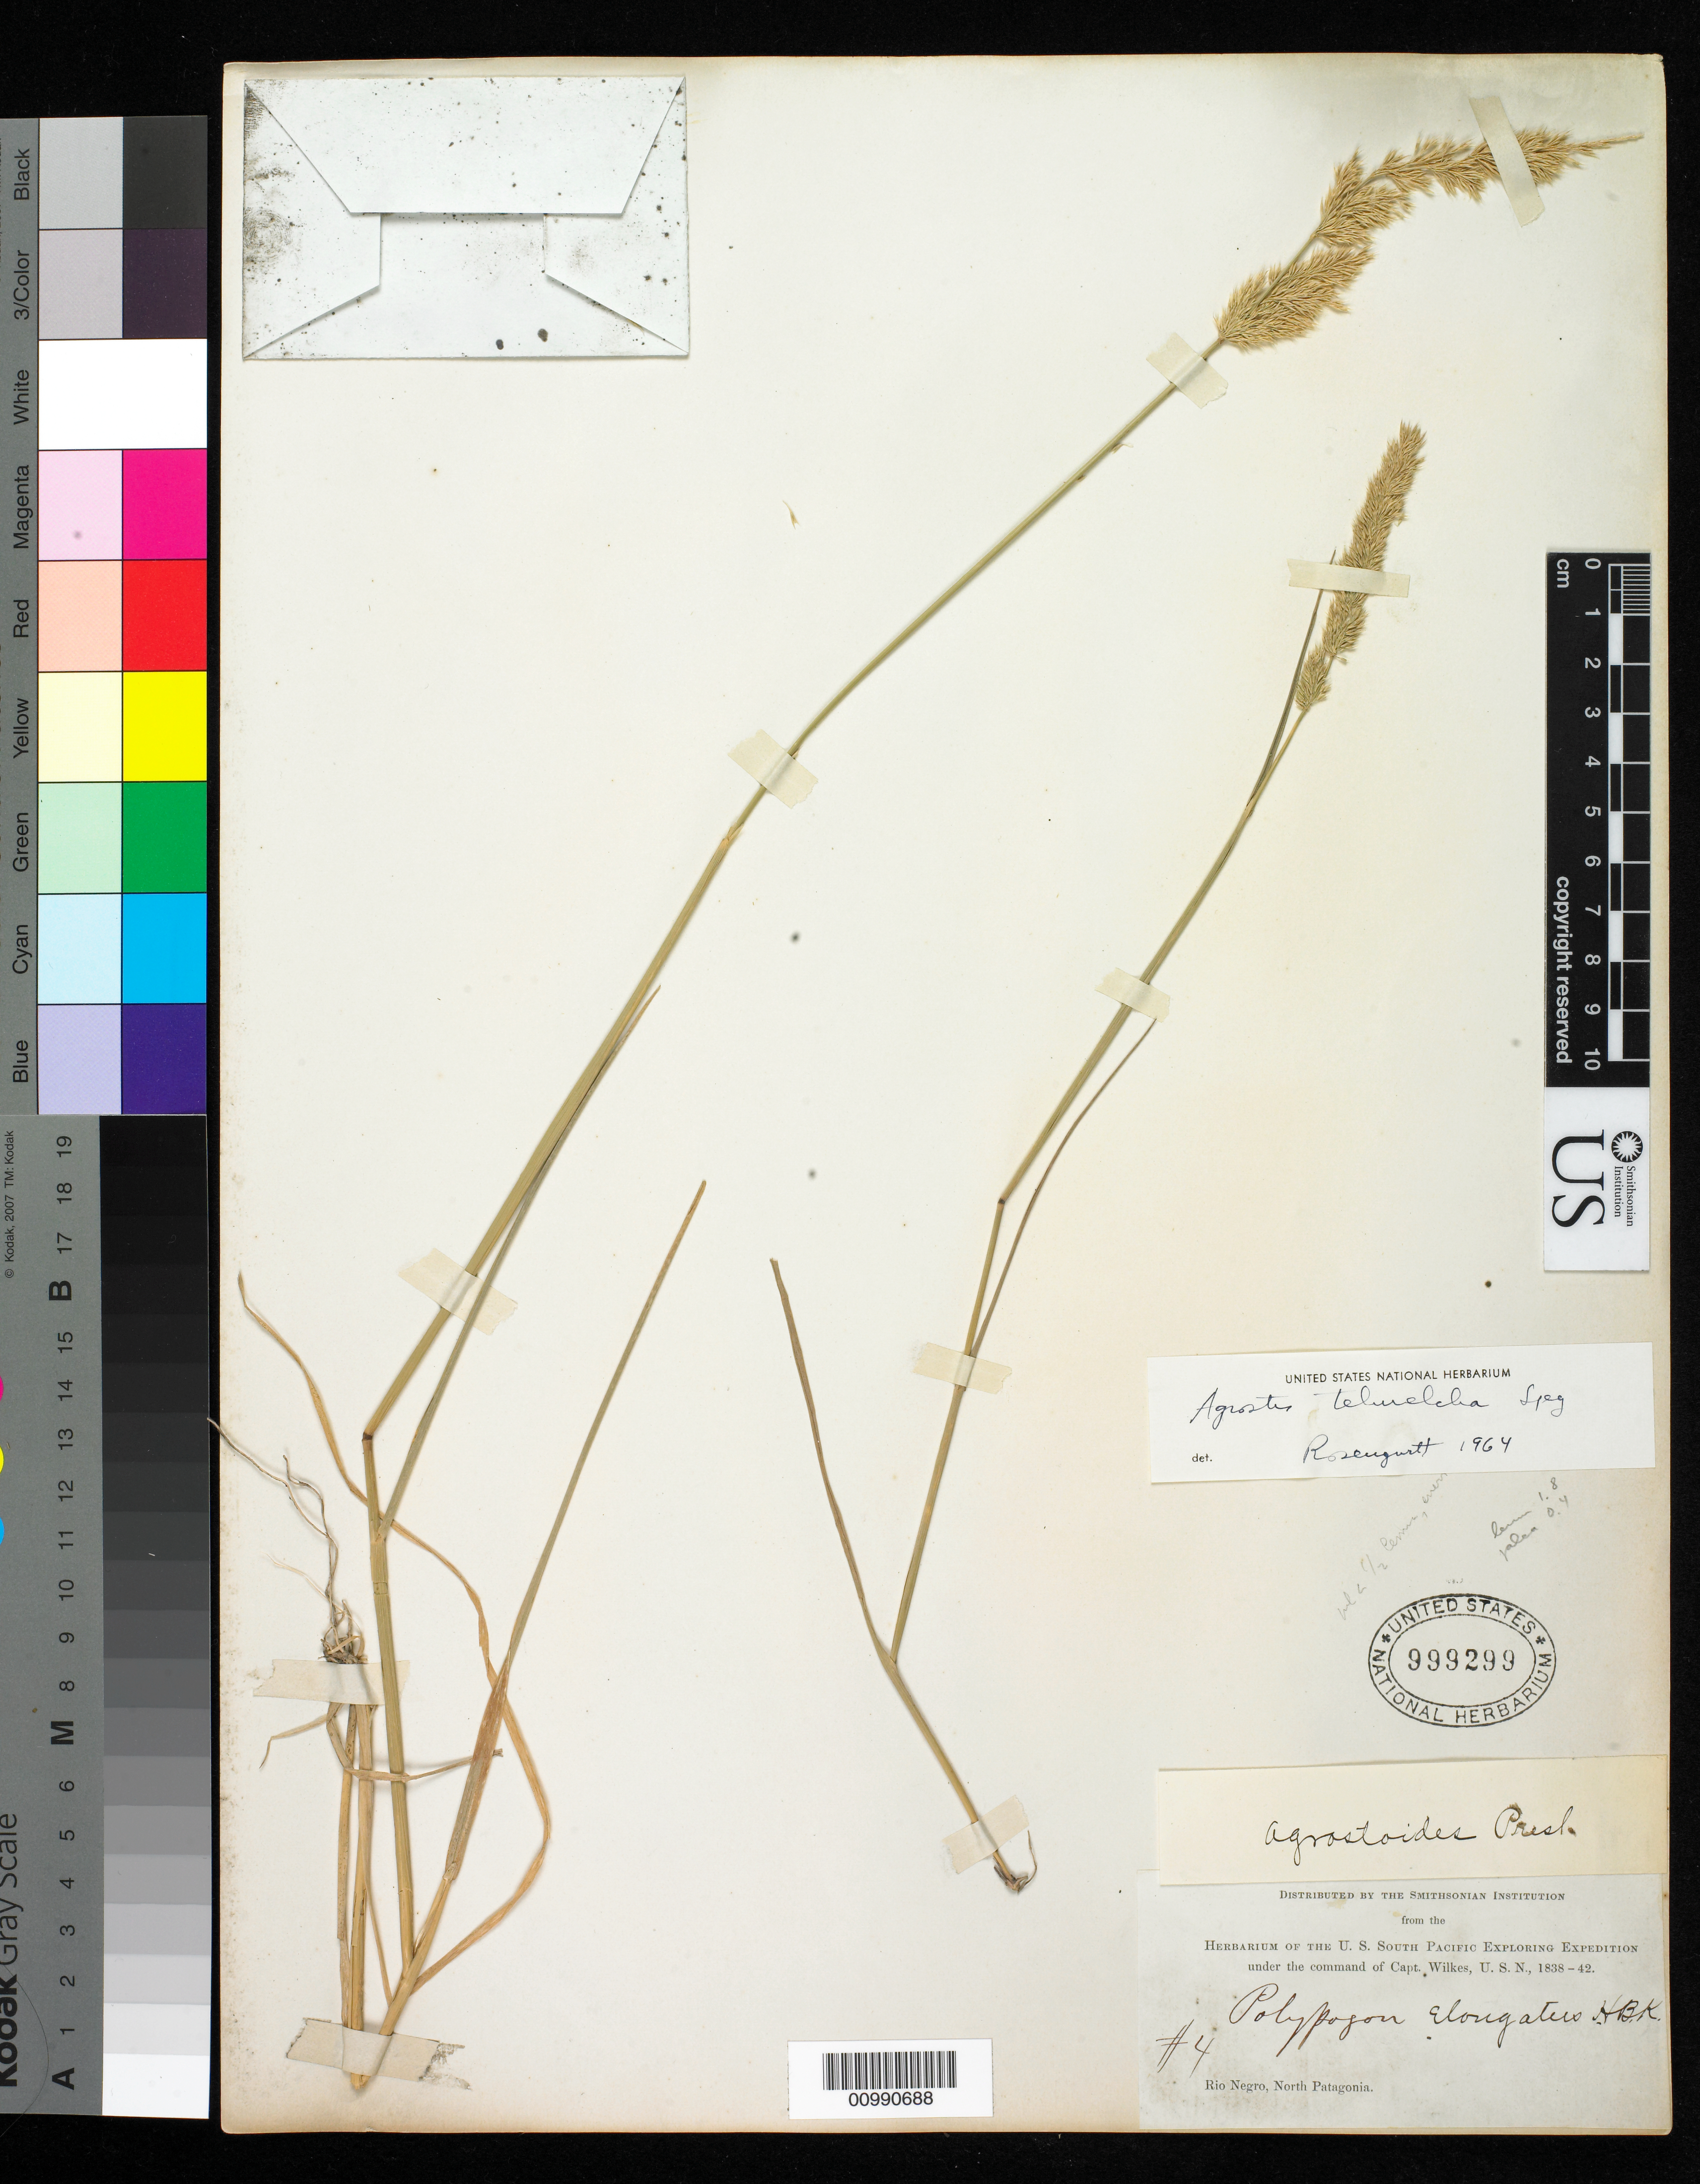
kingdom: Plantae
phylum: Tracheophyta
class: Liliopsida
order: Poales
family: Poaceae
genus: Chaetotropis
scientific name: Chaetotropis imberbis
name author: (Phil.) Björkman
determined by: Poaceae Reorganization Project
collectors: Wilkes Explor. Exped.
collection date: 1838/1842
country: Brazil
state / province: Amazonas / Bahia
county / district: Río Negro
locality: Rio Negro, North Patagonia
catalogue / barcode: US 999299